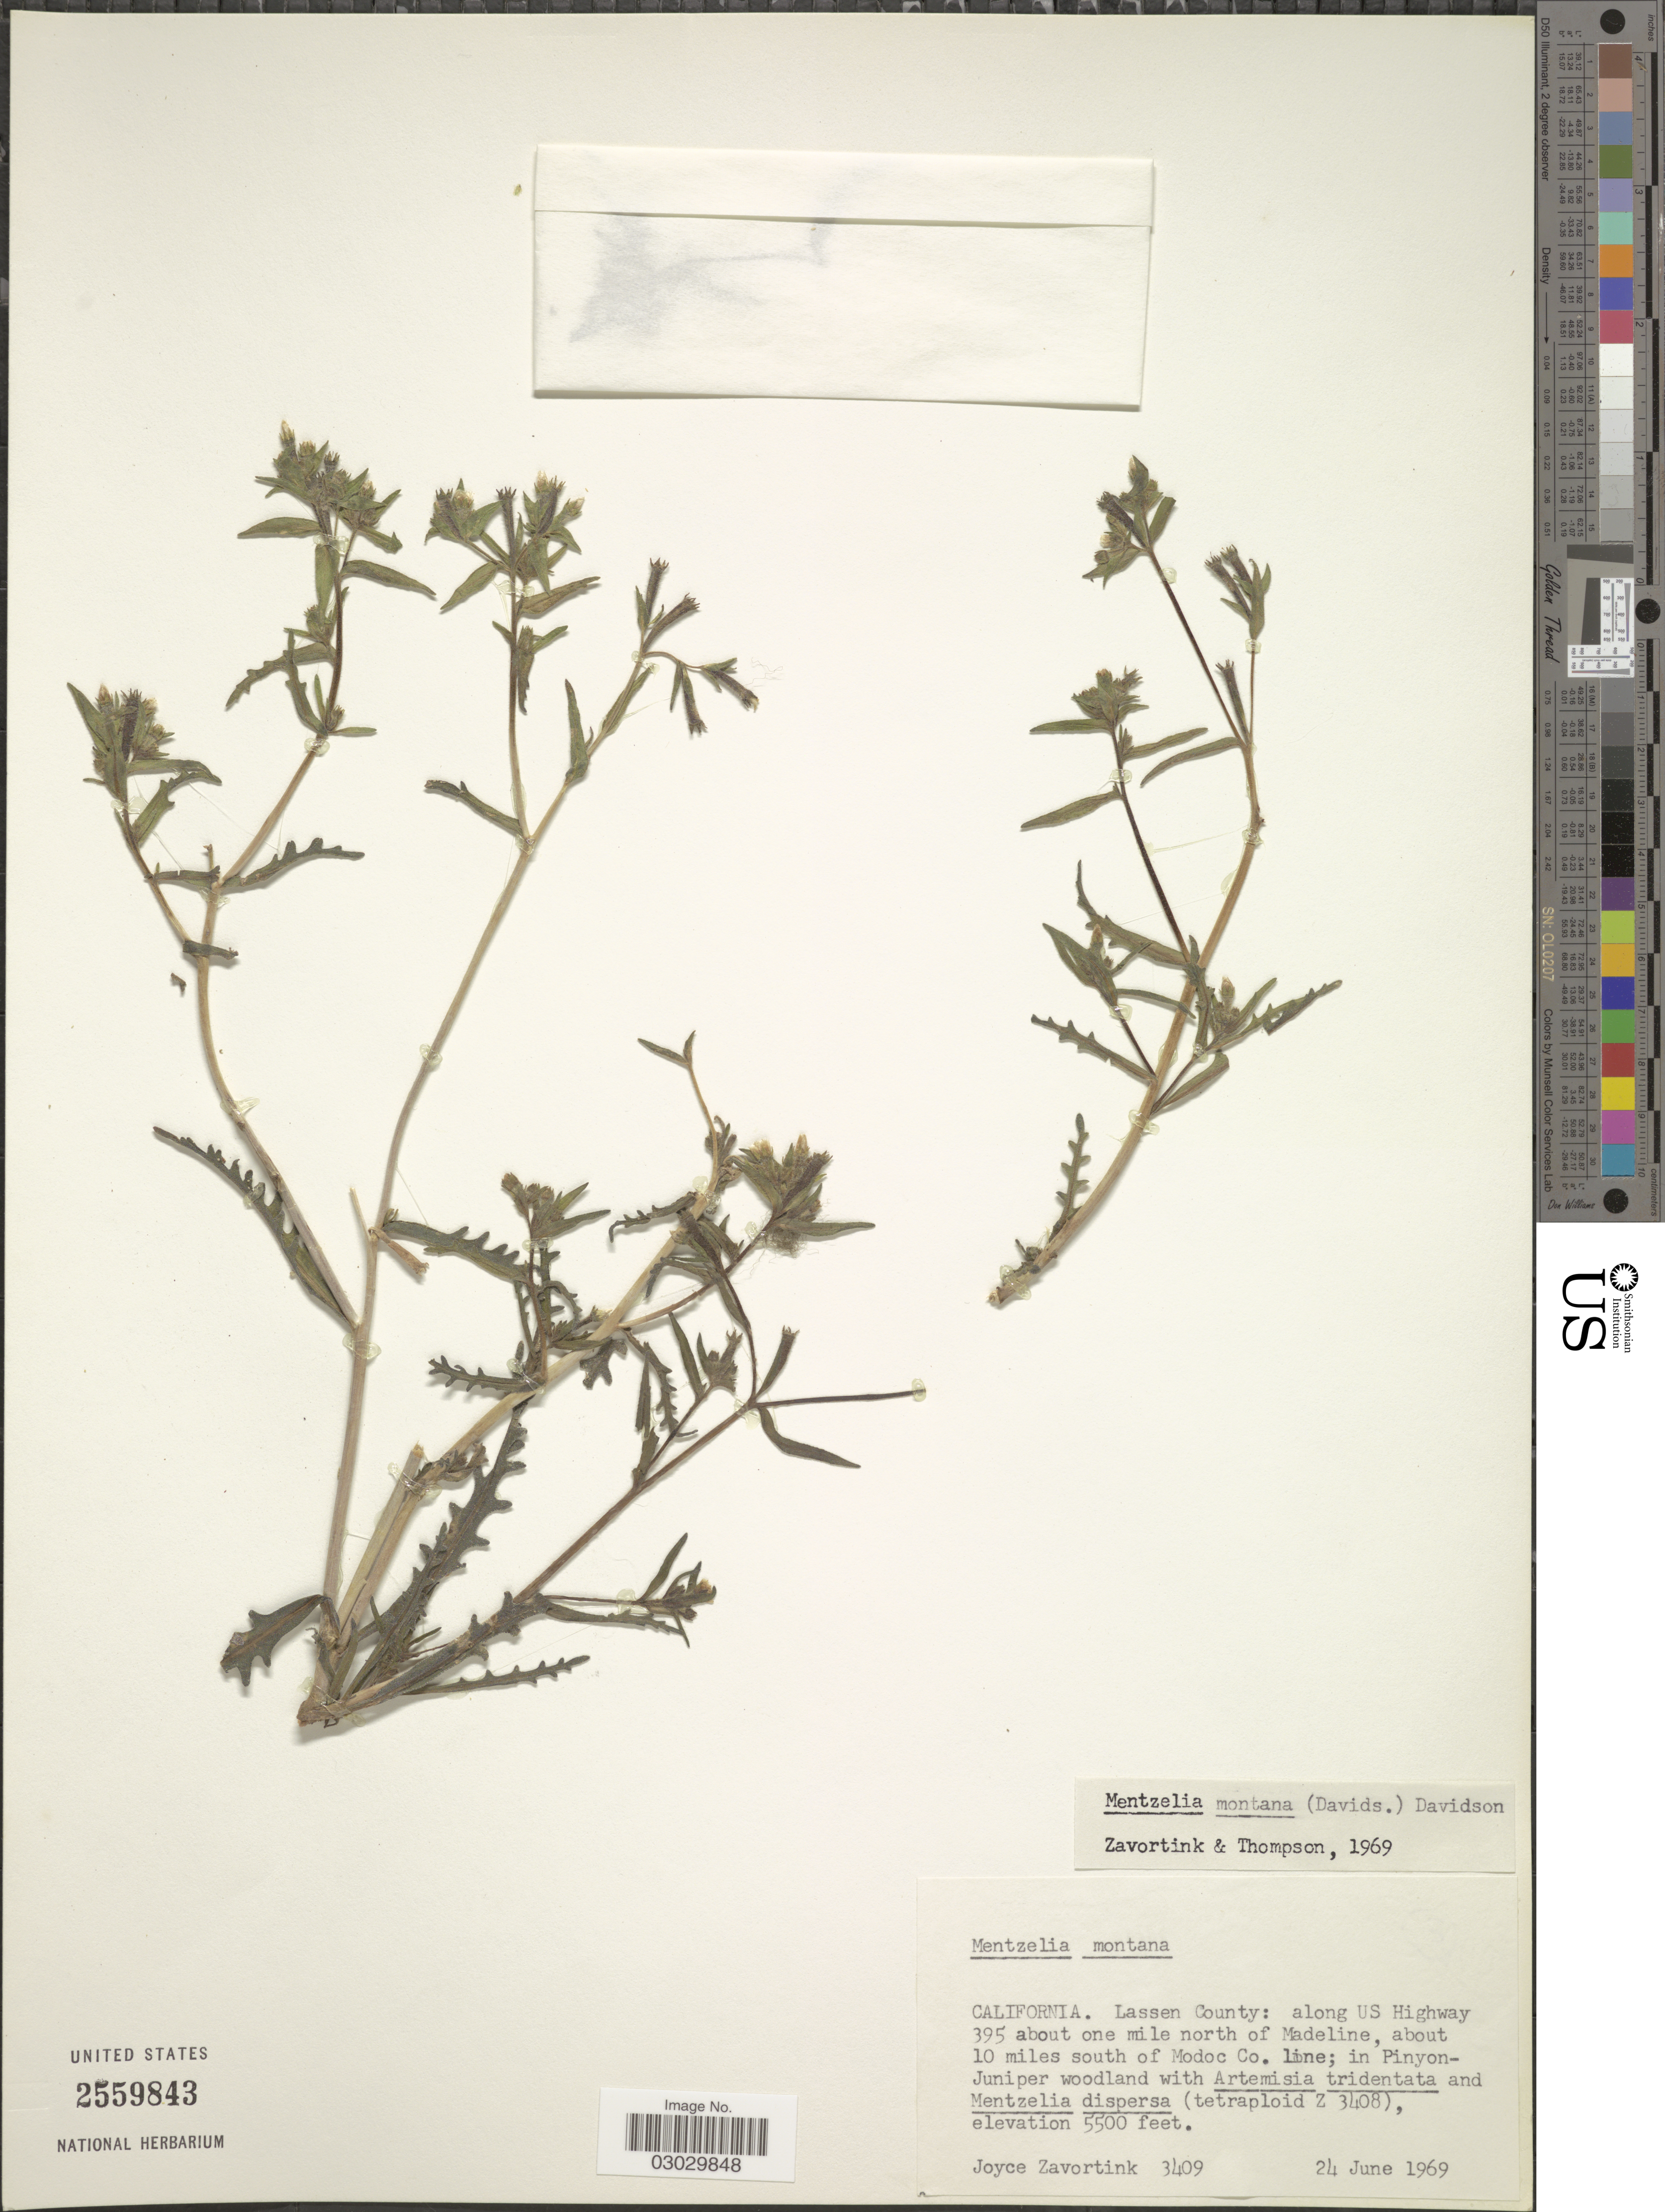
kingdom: Plantae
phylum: Tracheophyta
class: Magnoliopsida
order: Cornales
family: Loasaceae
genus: Mentzelia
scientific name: Mentzelia montana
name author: (Davidson) Davidson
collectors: J. Zavortink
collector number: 3409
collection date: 1969-06-24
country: United States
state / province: California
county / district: Lassen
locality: Lassen County: along US Highway 395 about one mile north of Madeline, about 10 miles south of Modoc Co. line.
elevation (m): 1676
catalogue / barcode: US 2559843